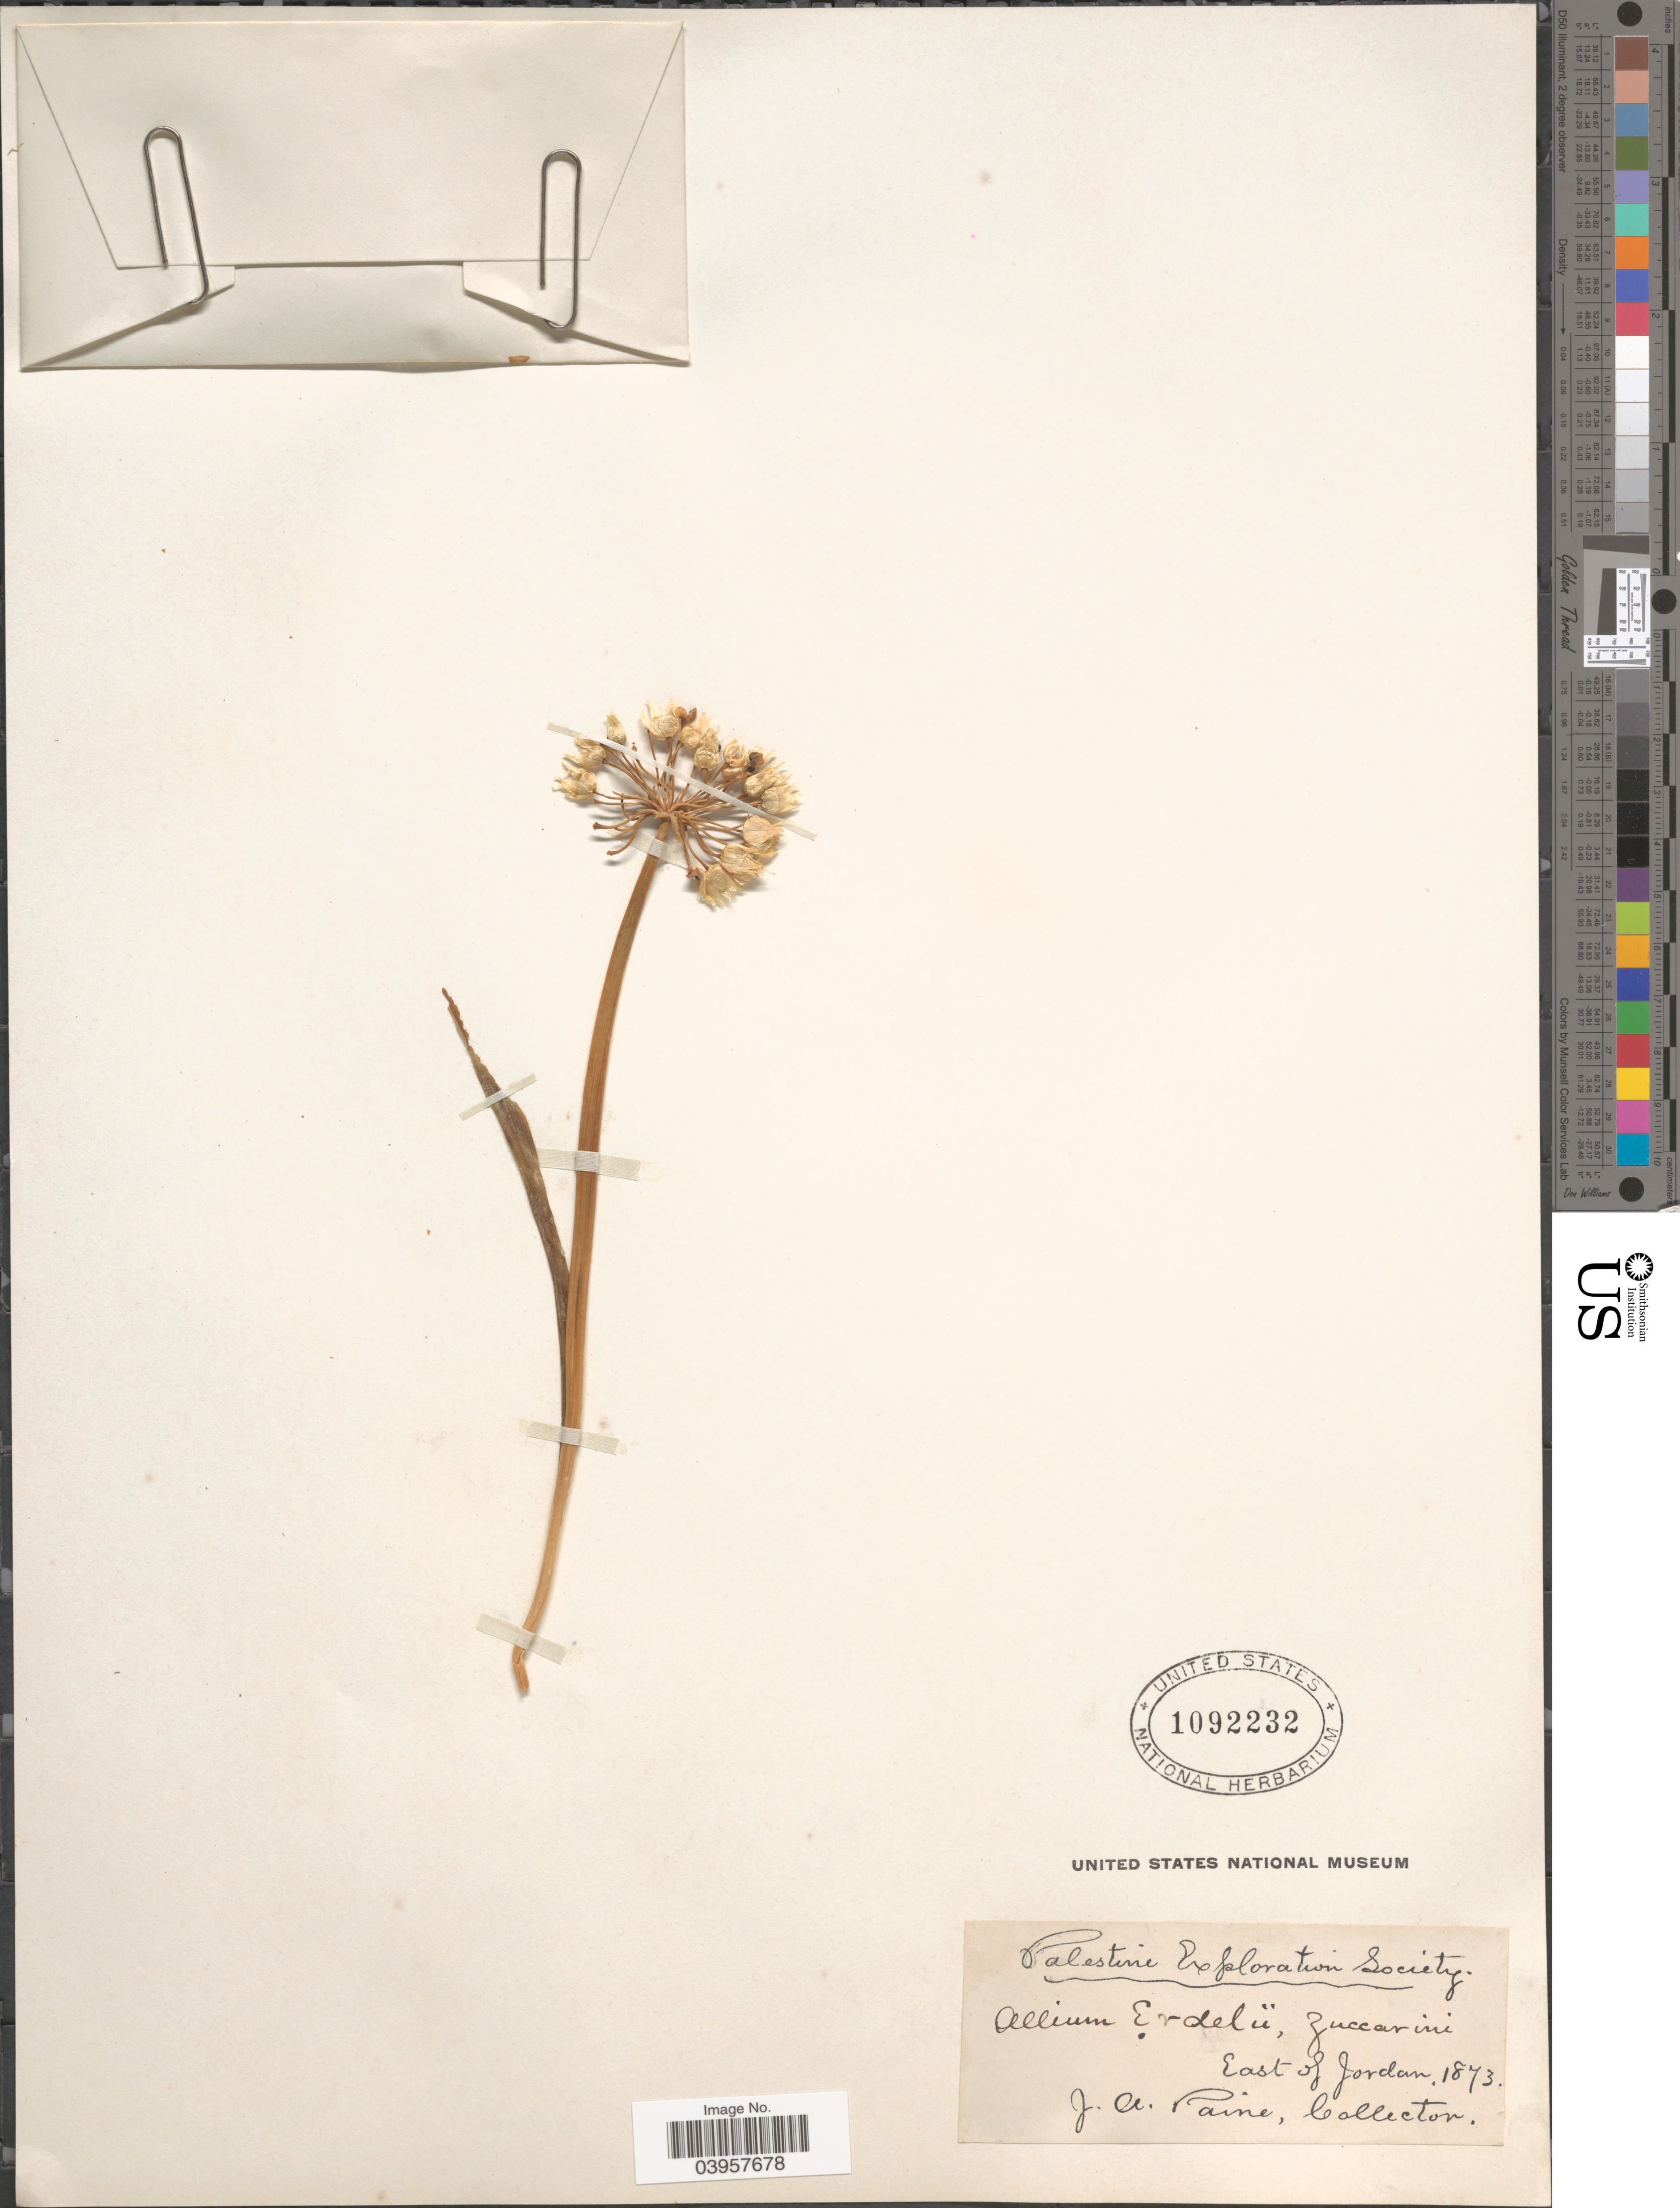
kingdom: Plantae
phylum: Tracheophyta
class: Liliopsida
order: Asparagales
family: Amaryllidaceae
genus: Allium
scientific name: Allium erdelii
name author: Zucc.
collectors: J. A. Paine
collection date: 1873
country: Jordan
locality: Palestine. East of Jordan.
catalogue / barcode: US 1092232